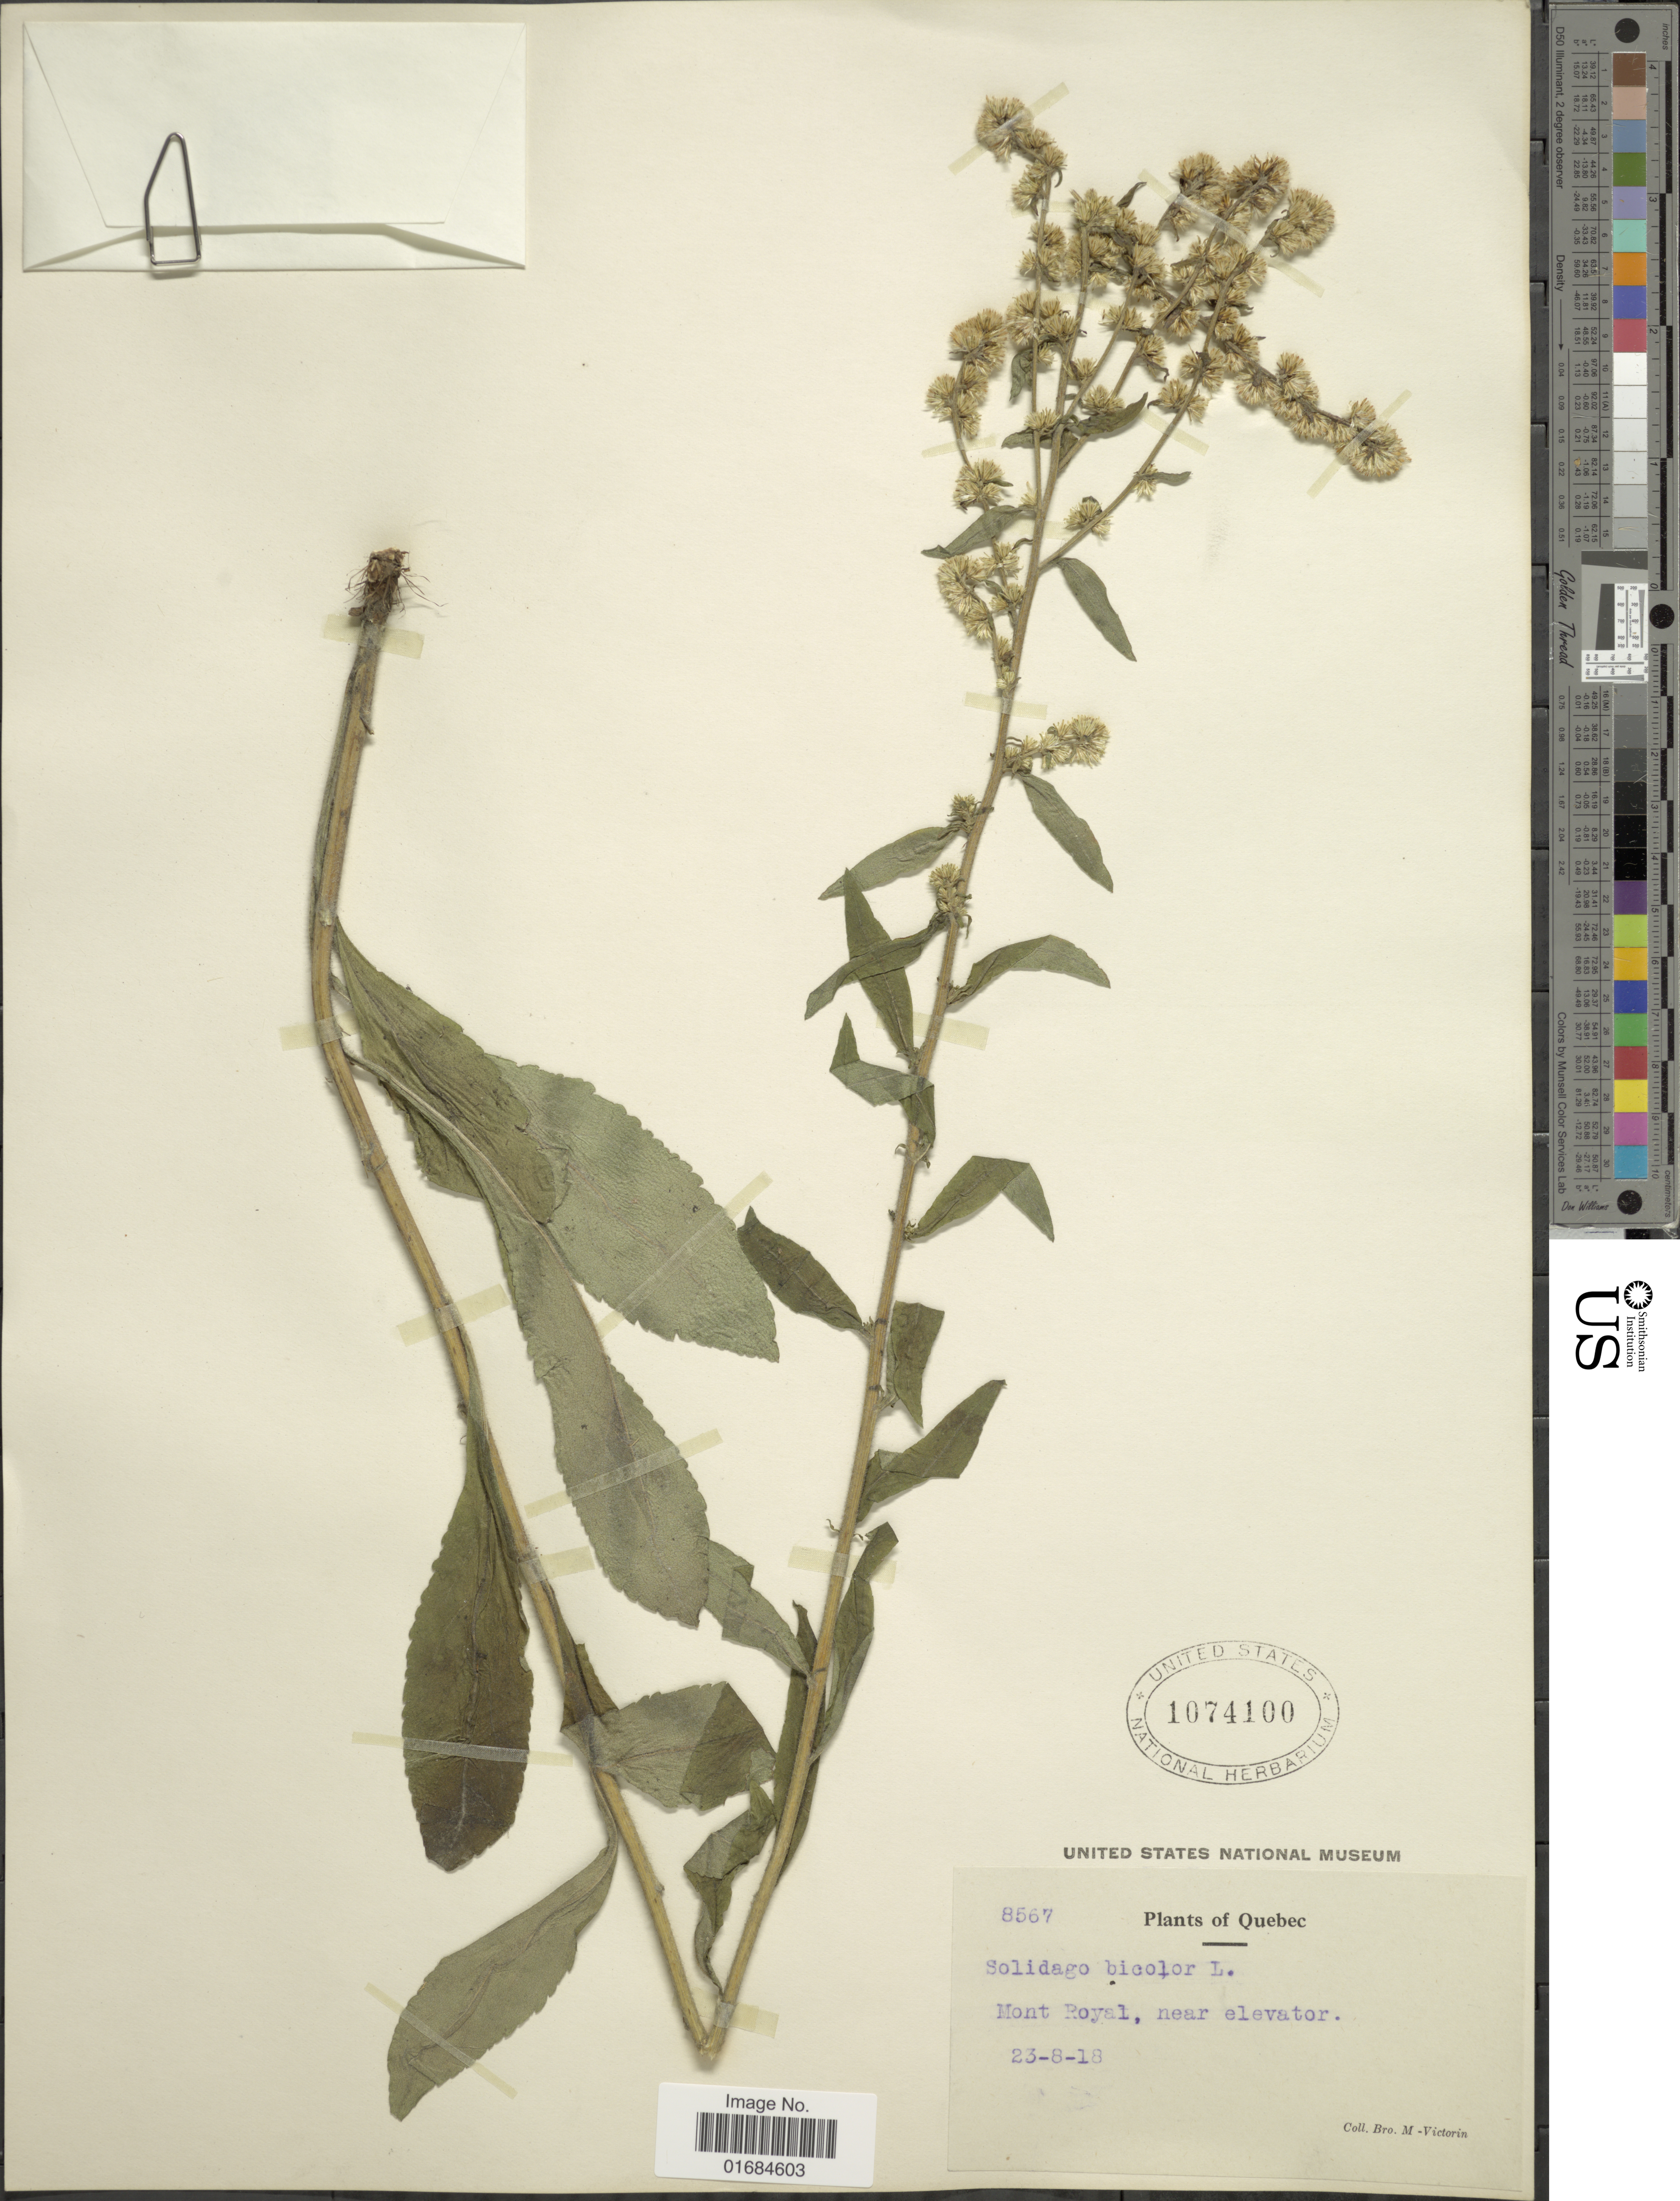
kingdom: Plantae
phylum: Tracheophyta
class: Magnoliopsida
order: Asterales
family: Asteraceae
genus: Solidago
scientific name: Solidago bicolor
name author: L.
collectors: Fr. Marie-Victorin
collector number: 8567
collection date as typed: Transcribed d/m/y: 23/8/18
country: Canada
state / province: Quebec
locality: Mont Royal, near elevator.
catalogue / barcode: US 1074100